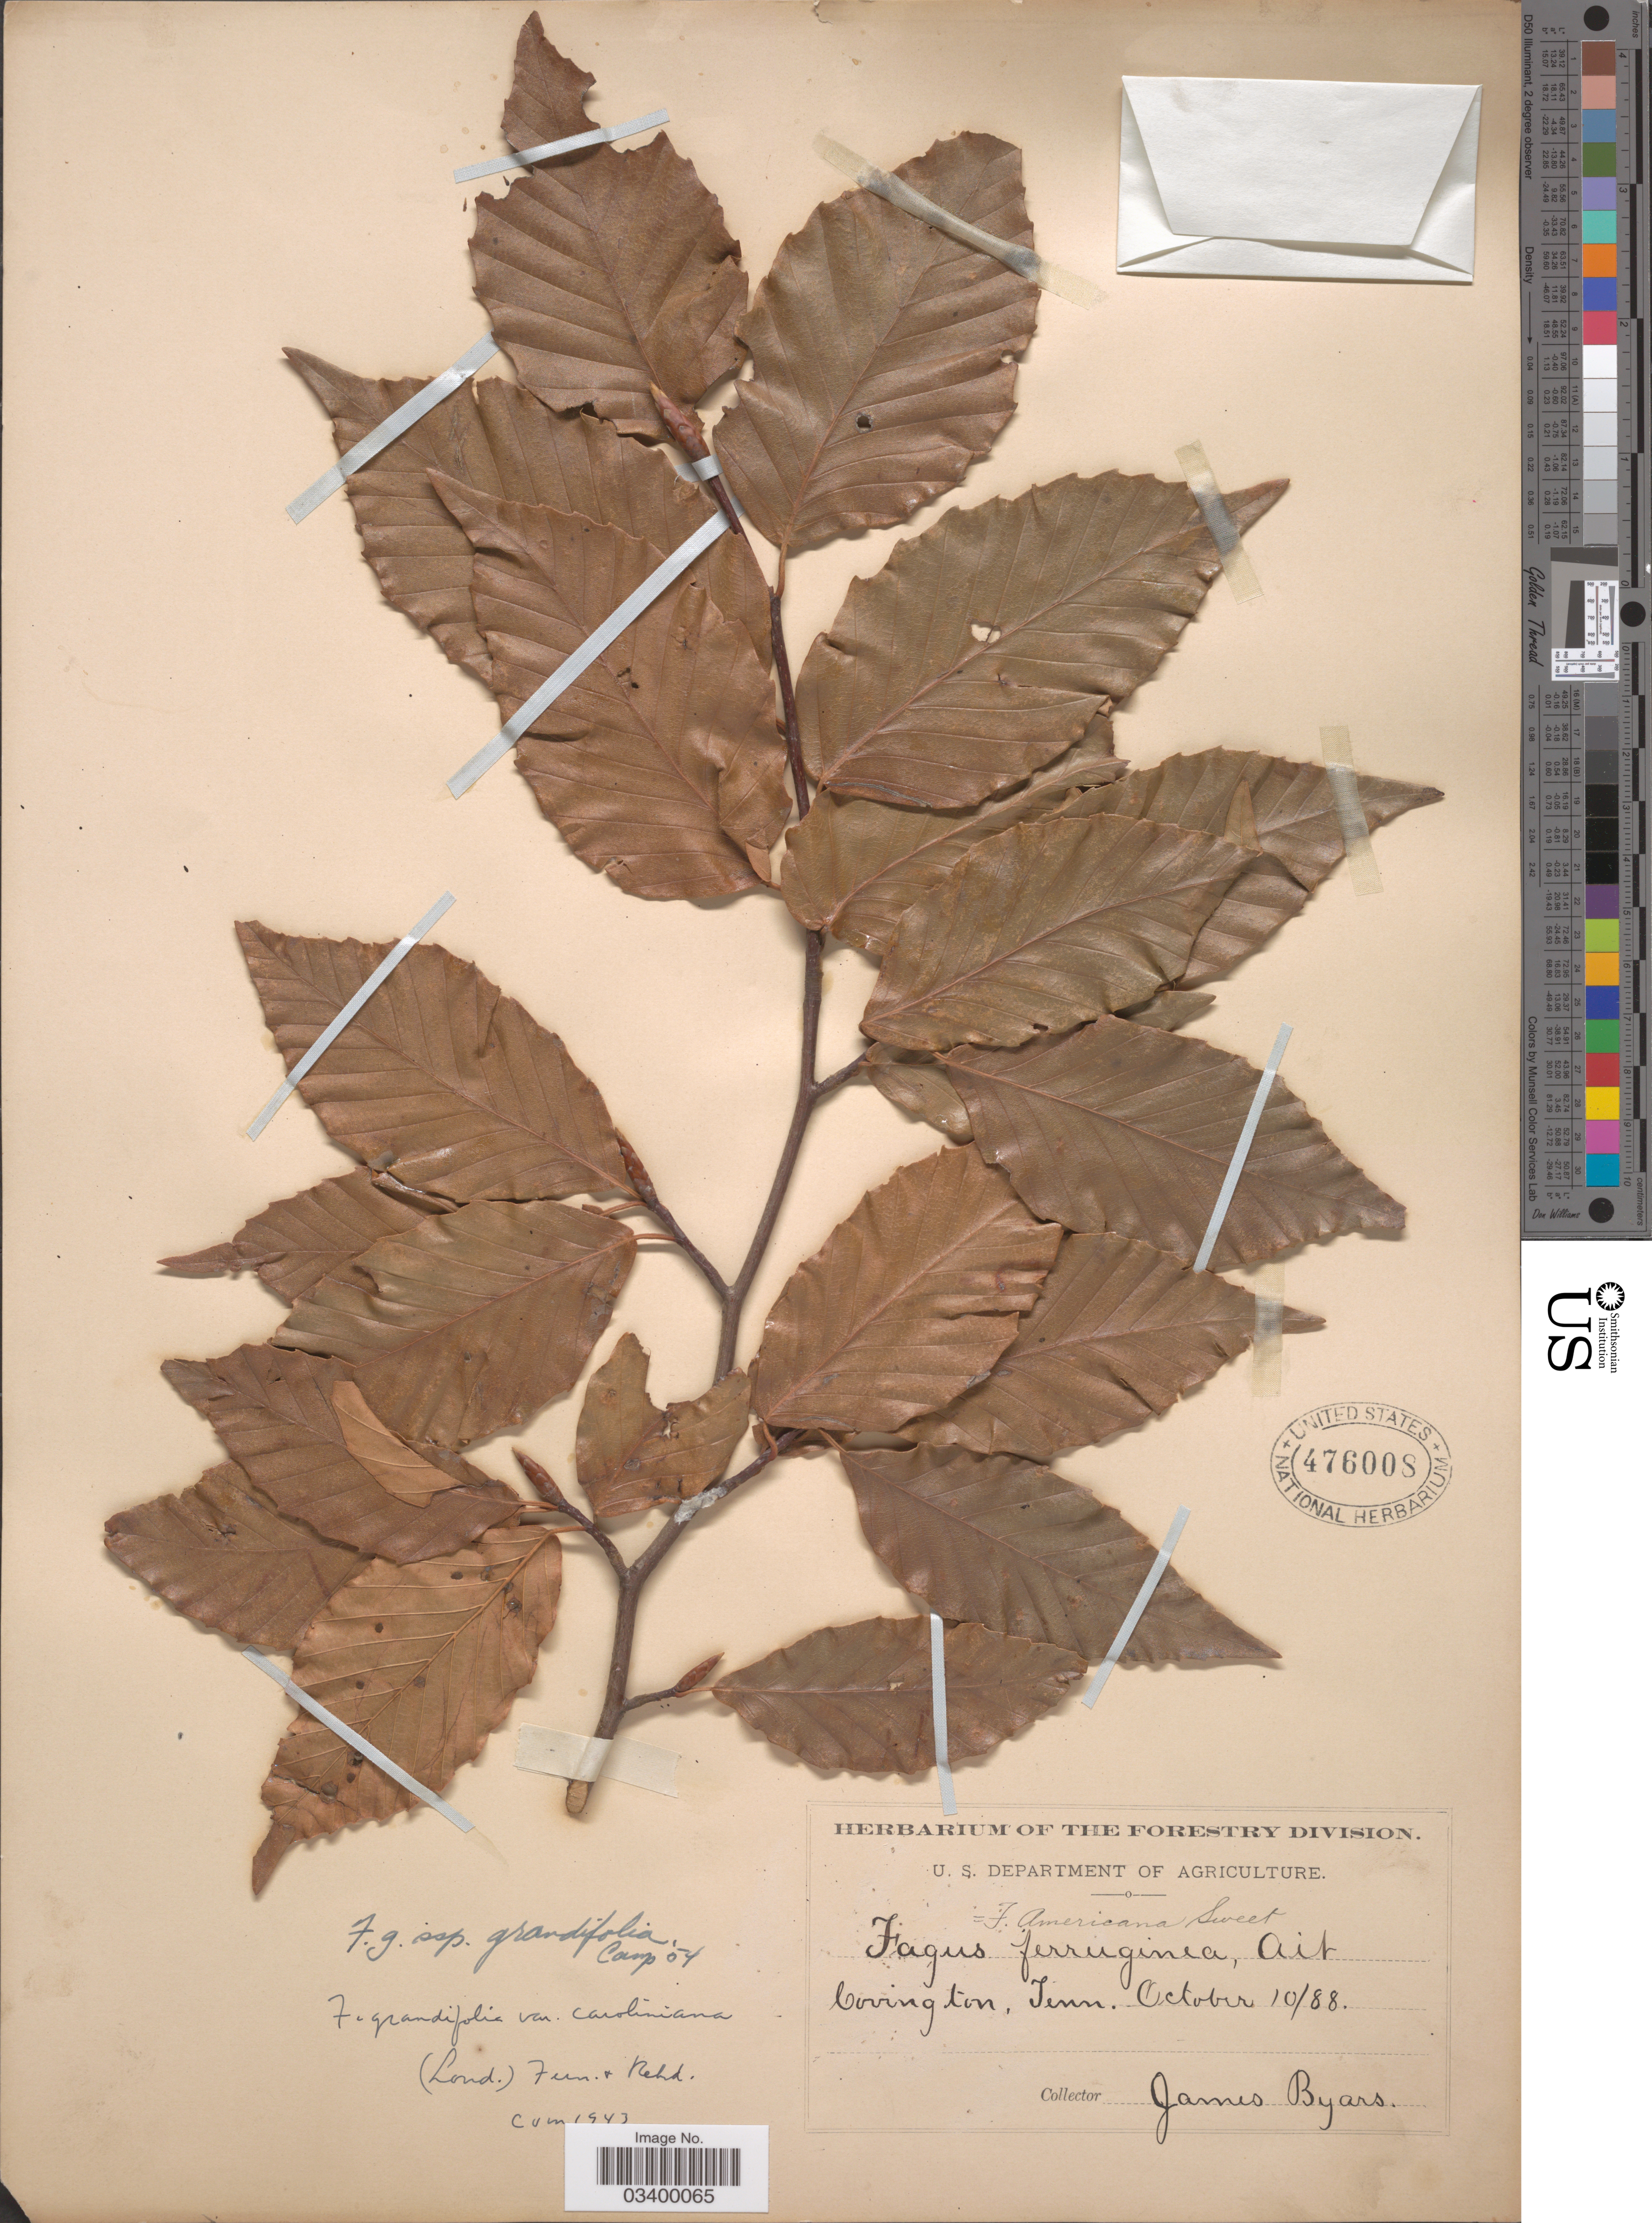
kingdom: Plantae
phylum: Tracheophyta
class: Magnoliopsida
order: Fagales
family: Fagaceae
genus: Fagus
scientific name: Fagus grandifolia subsp. caroliniana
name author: (Loudon) Fernald & Rehder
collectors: J. Byars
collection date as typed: Transcribed d/m/y: 10/10/88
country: United States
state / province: Tennessee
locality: Covington.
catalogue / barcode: US 476008